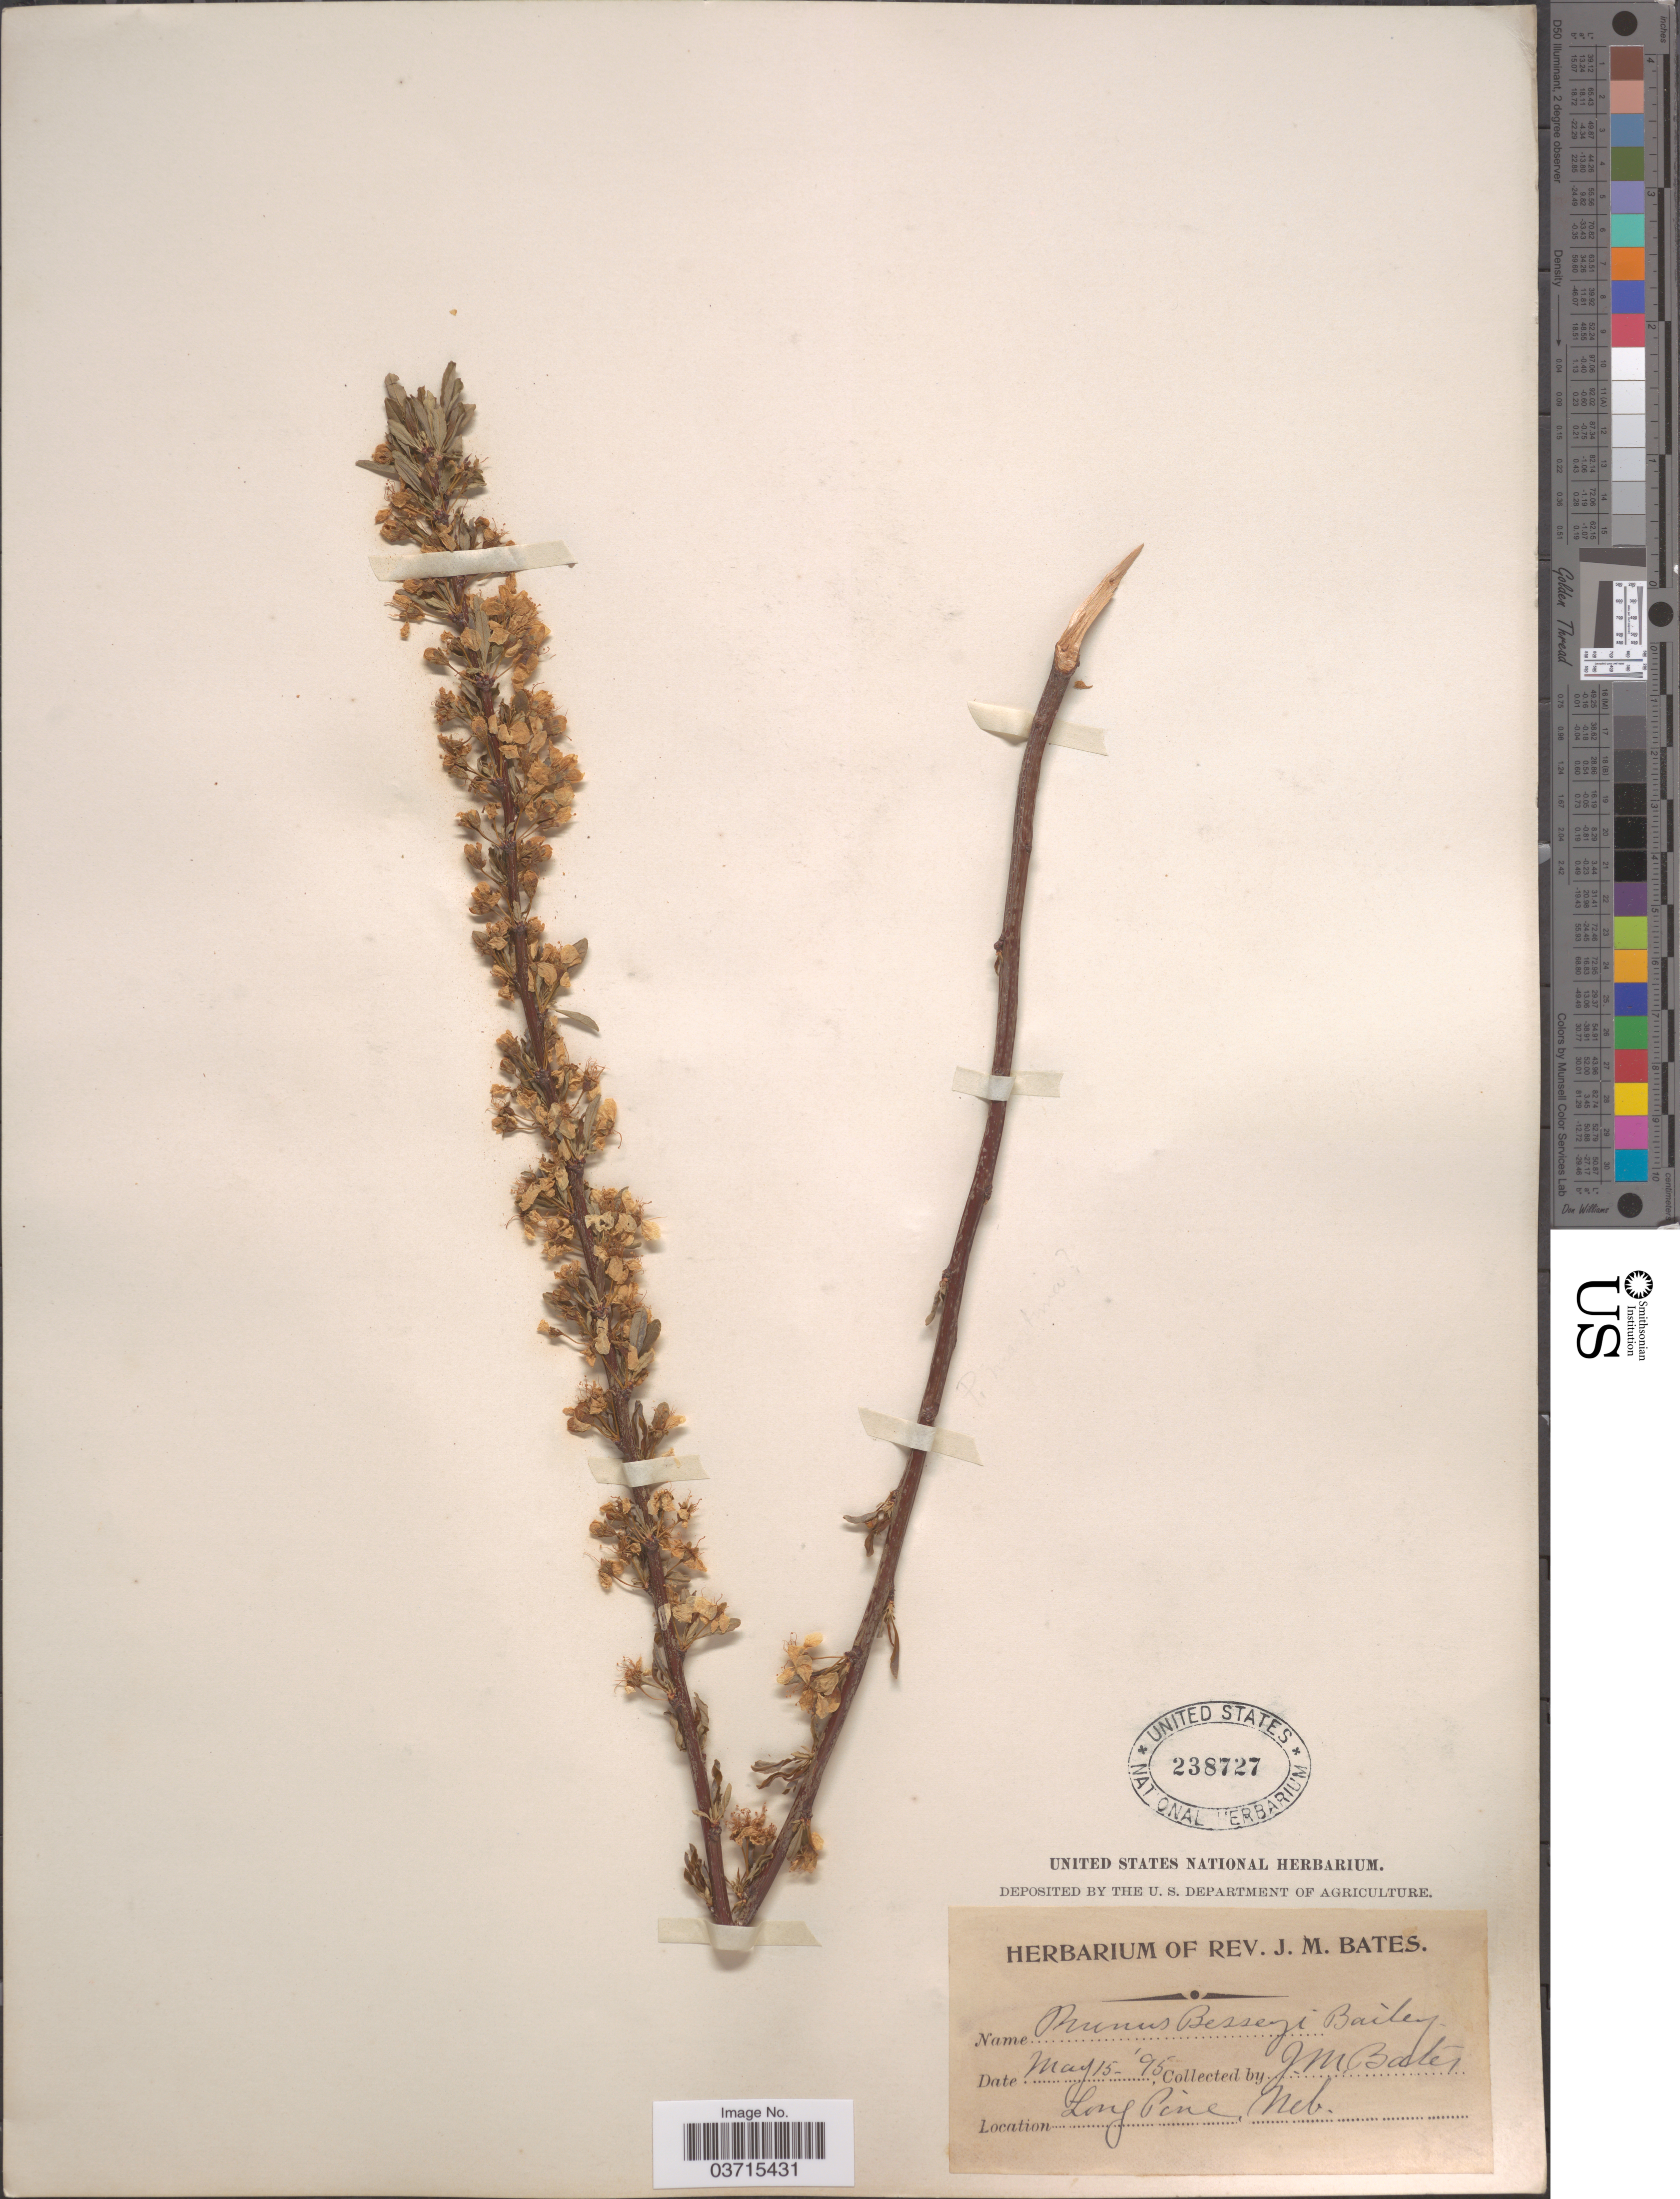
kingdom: Plantae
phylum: Tracheophyta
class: Magnoliopsida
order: Rosales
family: Rosaceae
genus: Prunus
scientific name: Prunus besseyi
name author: L.H. Bailey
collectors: J. Bates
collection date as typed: Transcribed d/m/y: 15/5/95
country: United States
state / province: Nebraska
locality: Long Pine.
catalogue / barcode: US 238727